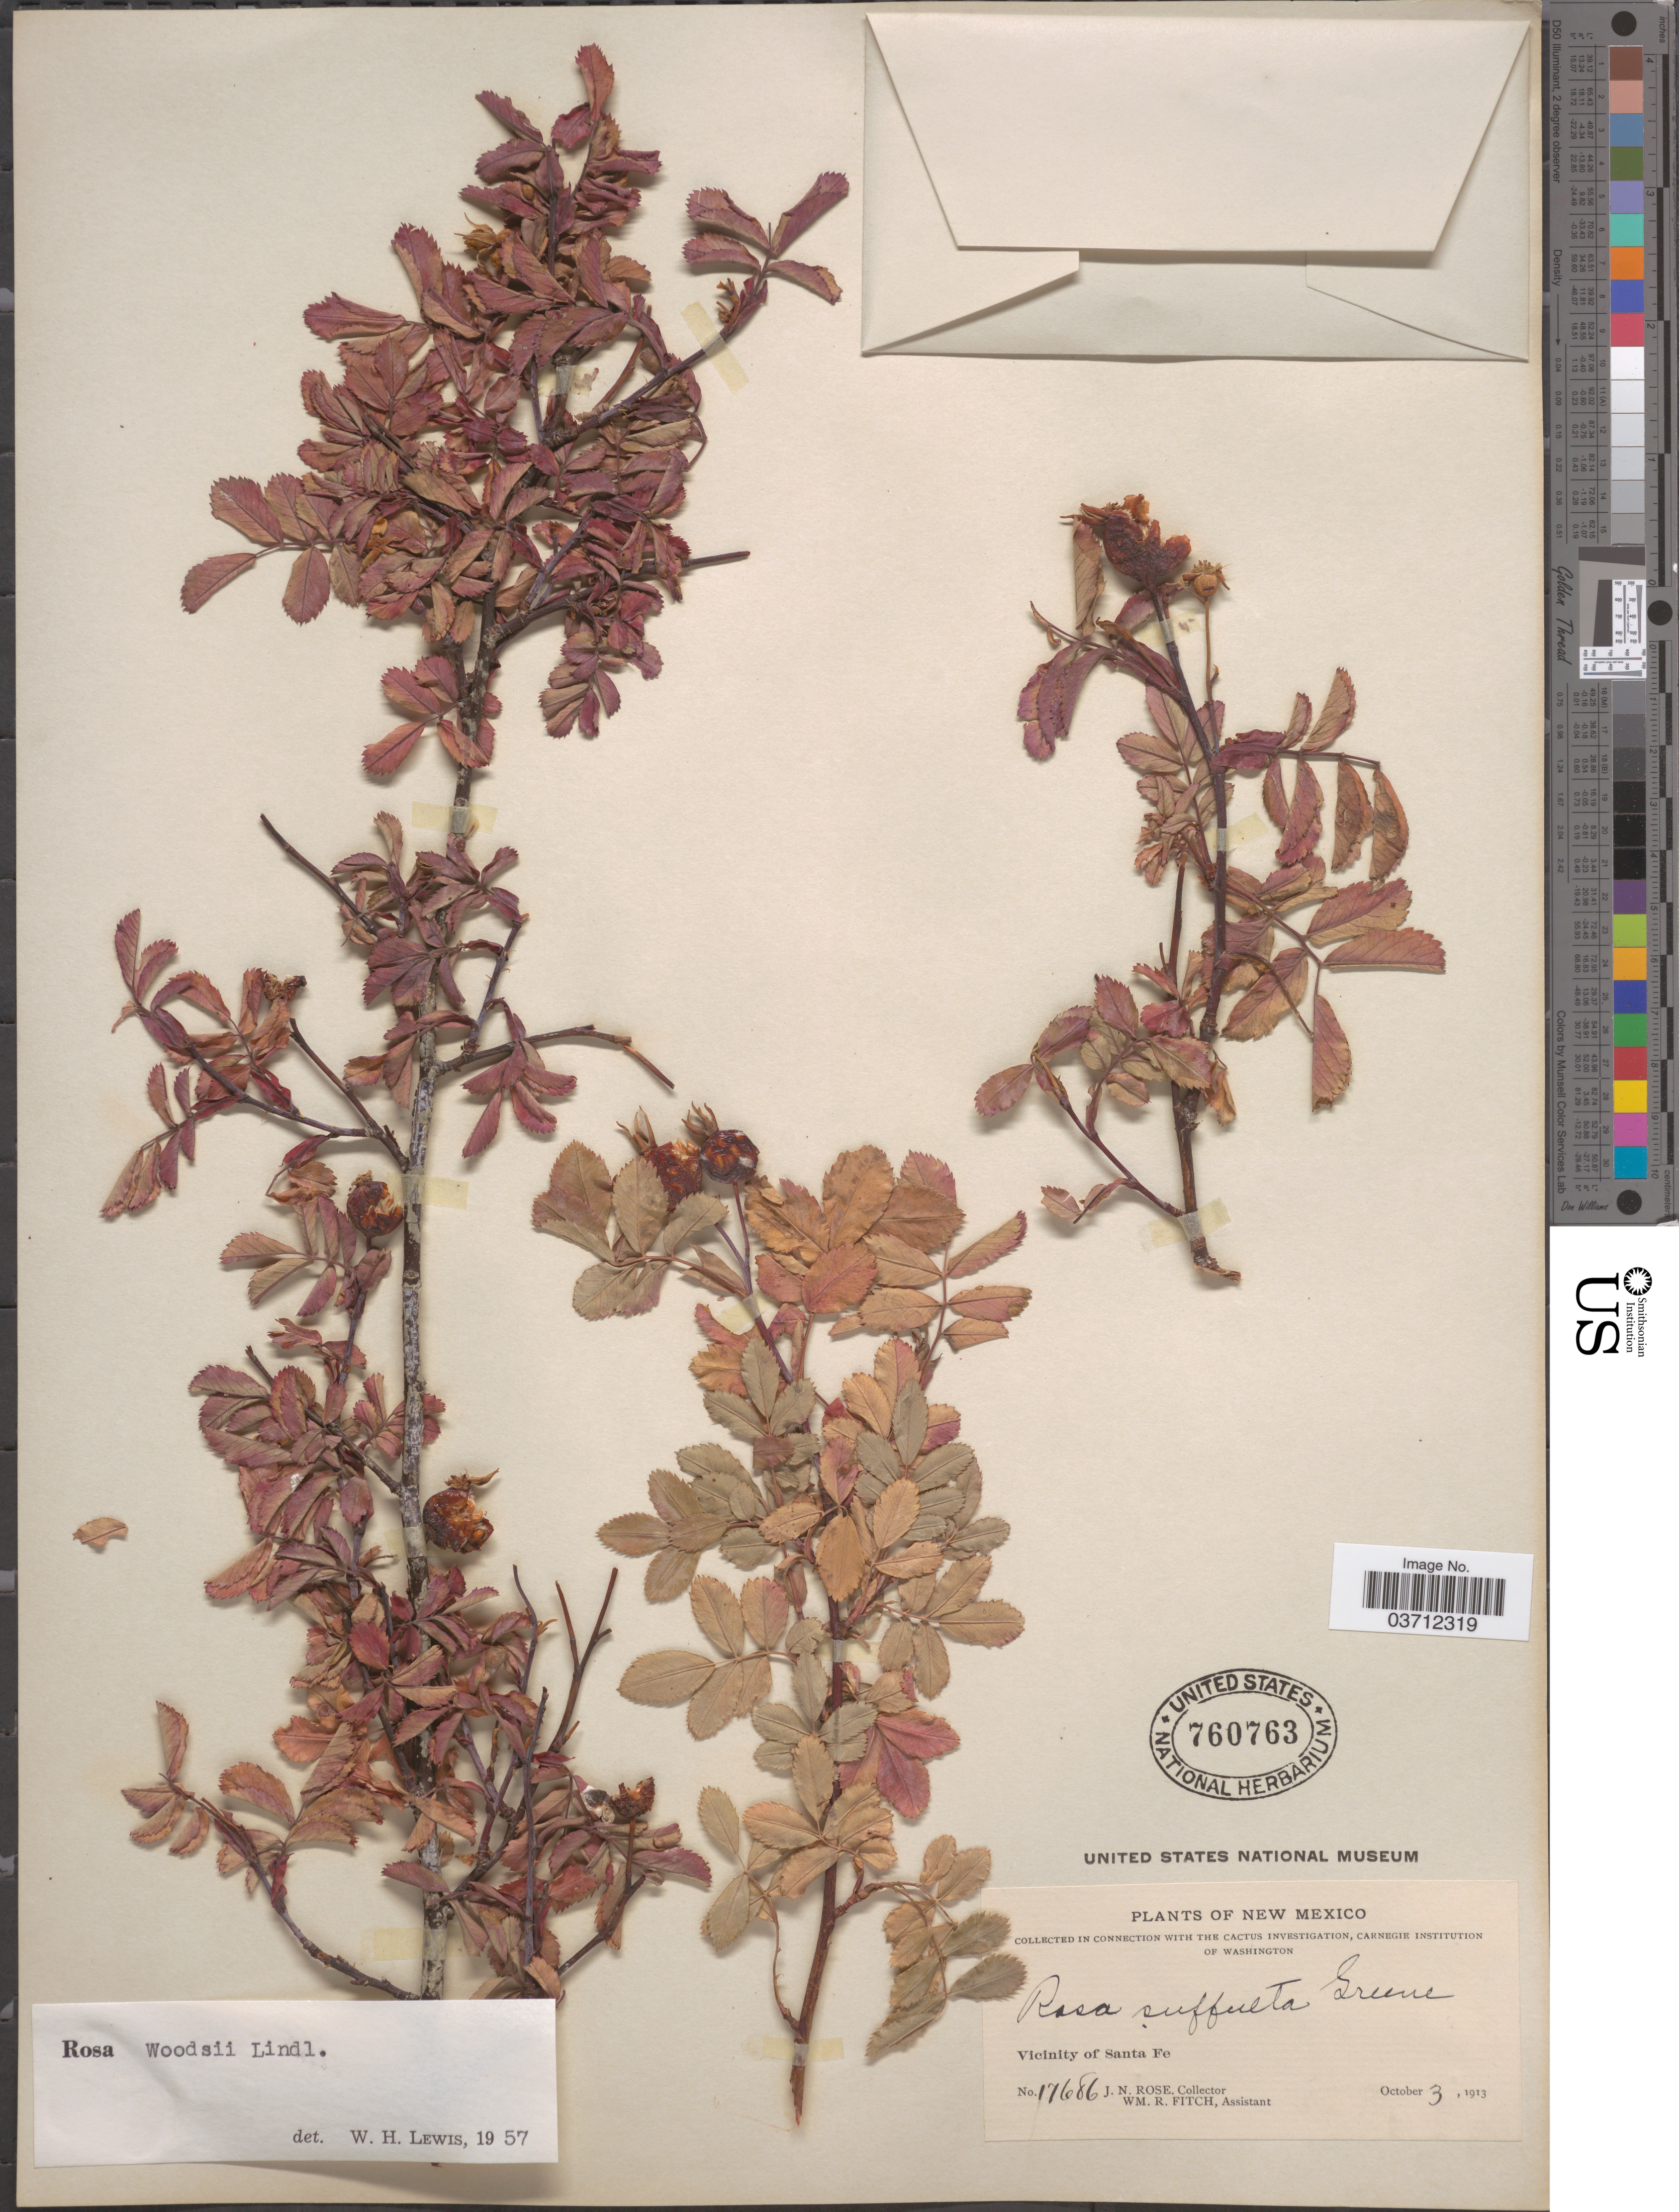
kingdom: Plantae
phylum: Tracheophyta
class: Magnoliopsida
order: Rosales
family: Rosaceae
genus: Rosa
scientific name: Rosa woodsii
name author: Lindl.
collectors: J. N. Rose & W. R. Fitch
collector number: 17686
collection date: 1913-10-03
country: United States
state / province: New Mexico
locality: Vicinity of Santa Fe.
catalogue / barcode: US 760763